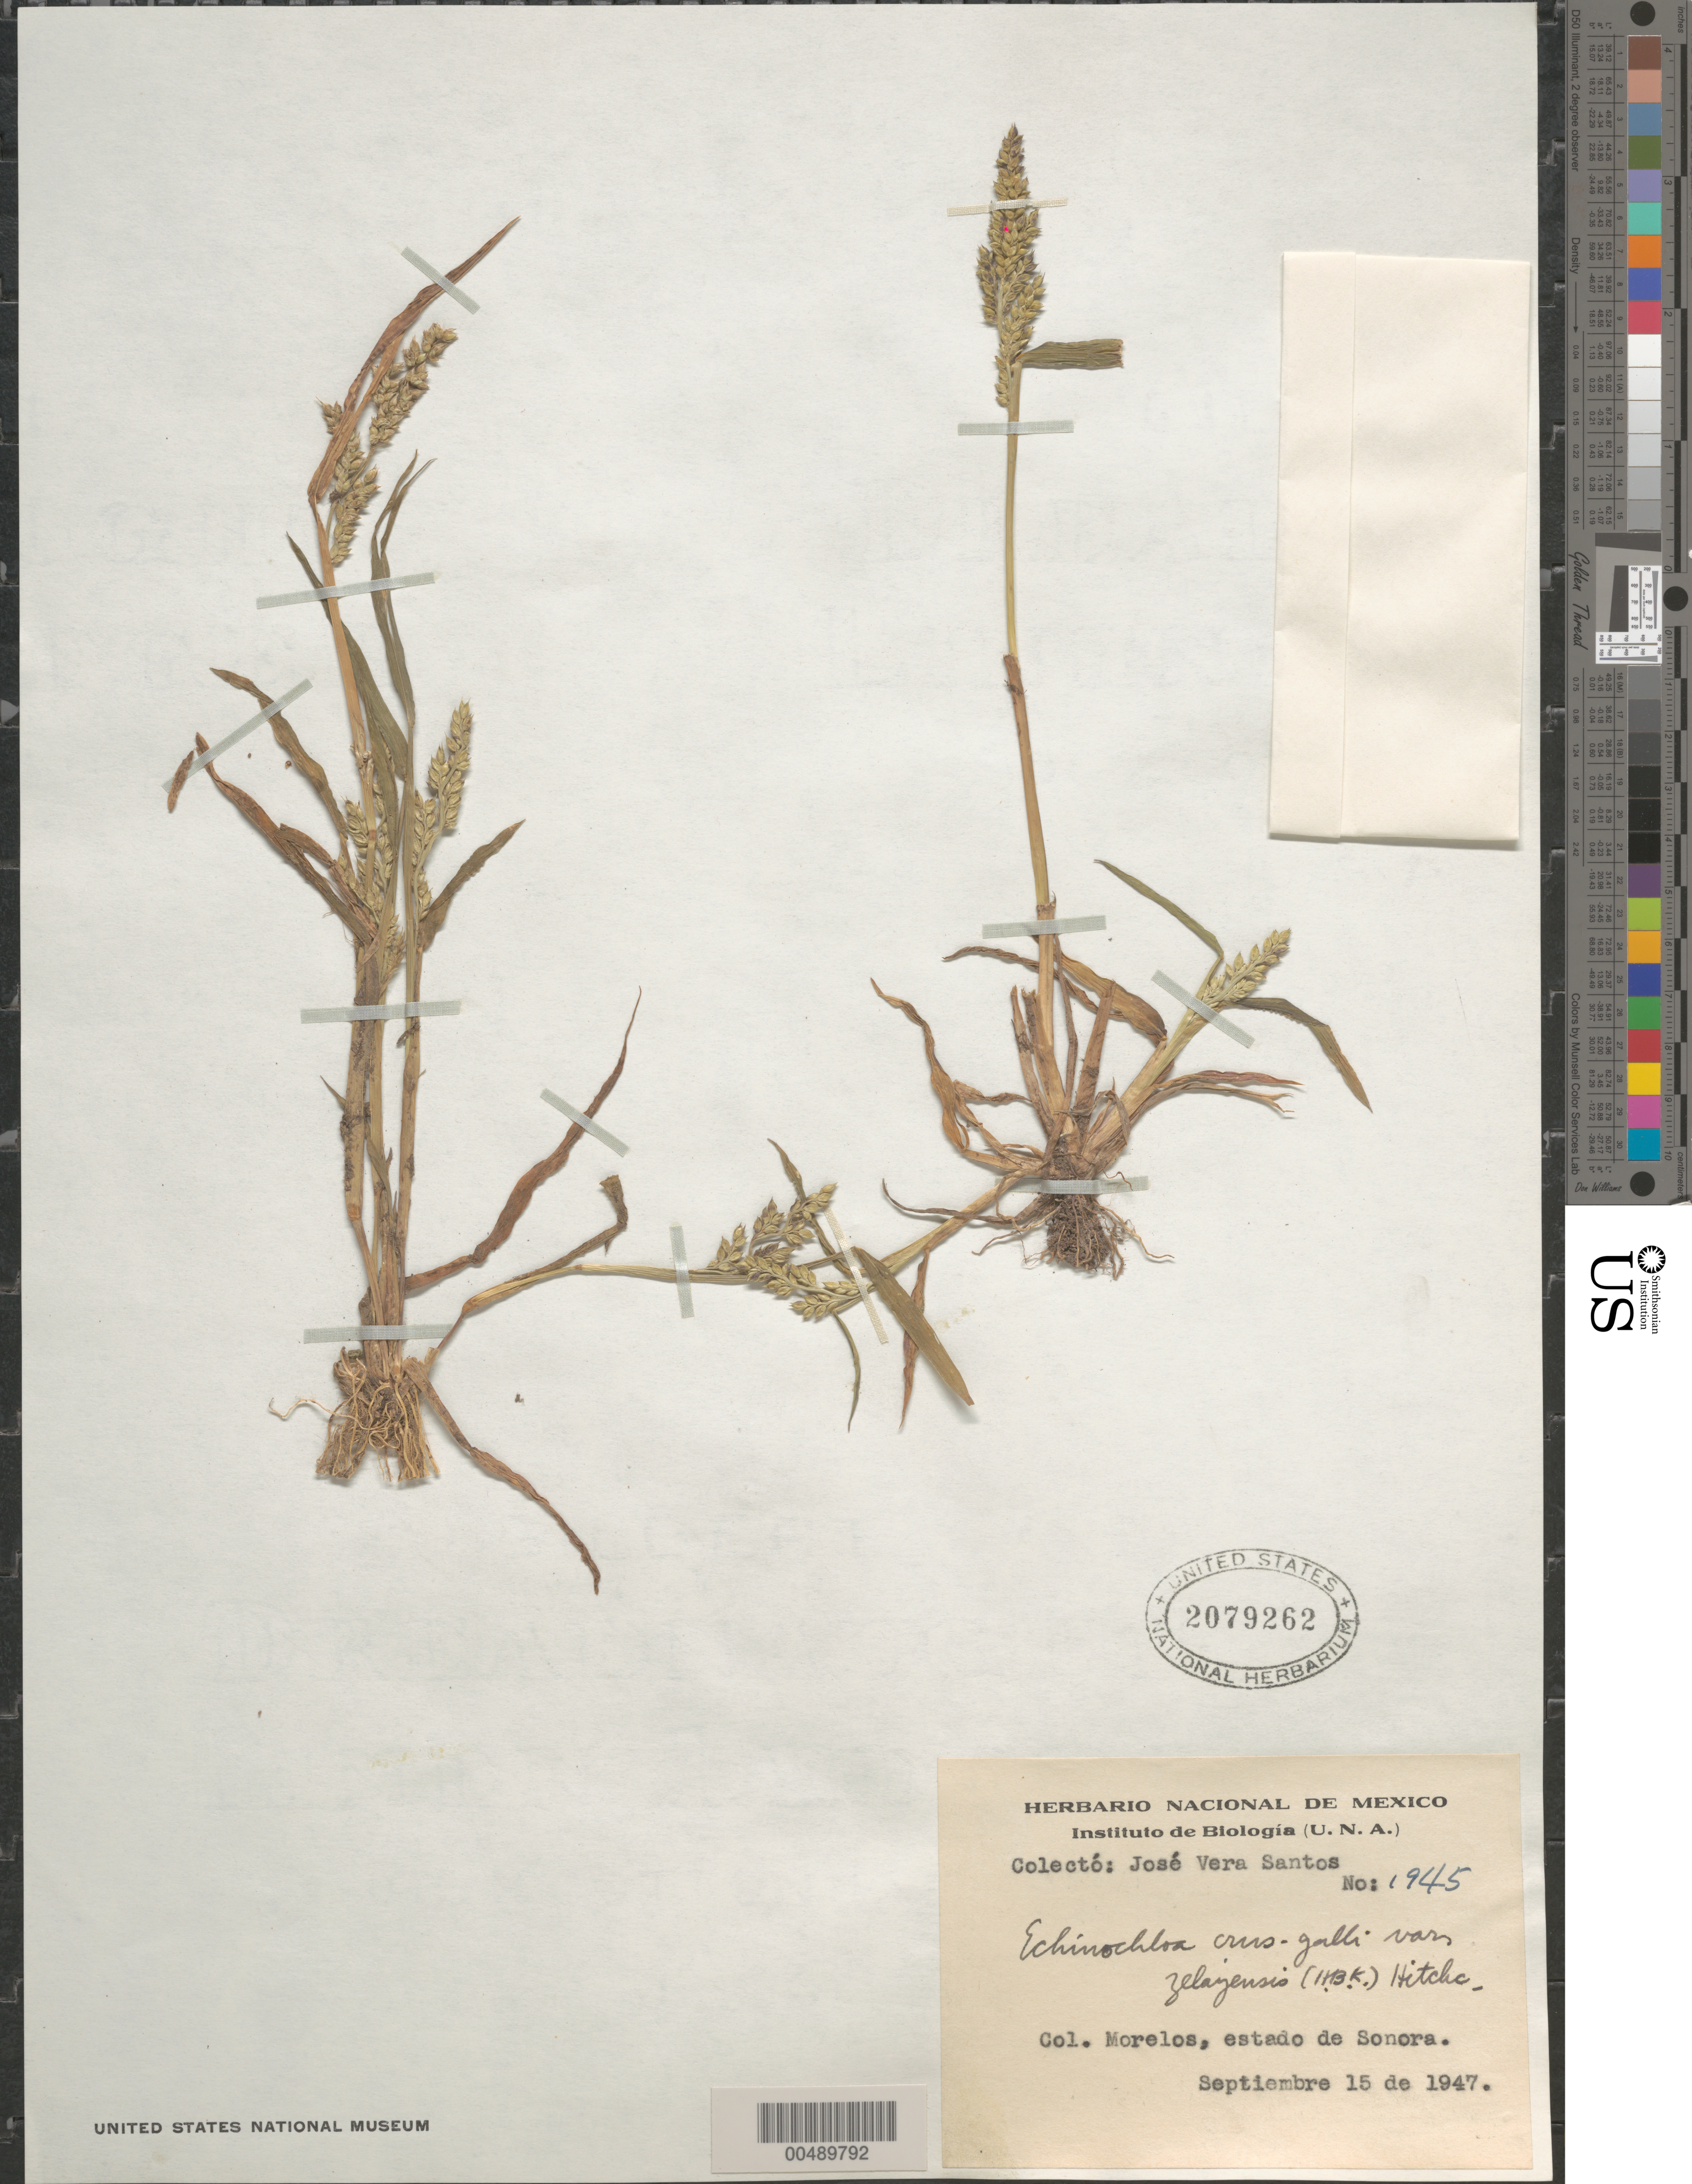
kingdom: Plantae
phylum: Tracheophyta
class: Liliopsida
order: Poales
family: Poaceae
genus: Echinochloa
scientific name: Echinochloa crus-galli var. zelayensis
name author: (Kunth) Hitchc.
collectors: J. V. Santos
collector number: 1945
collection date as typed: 15 Sep 1947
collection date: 1947-09-15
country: Mexico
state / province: Sonora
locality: Morelos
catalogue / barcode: US 2079262